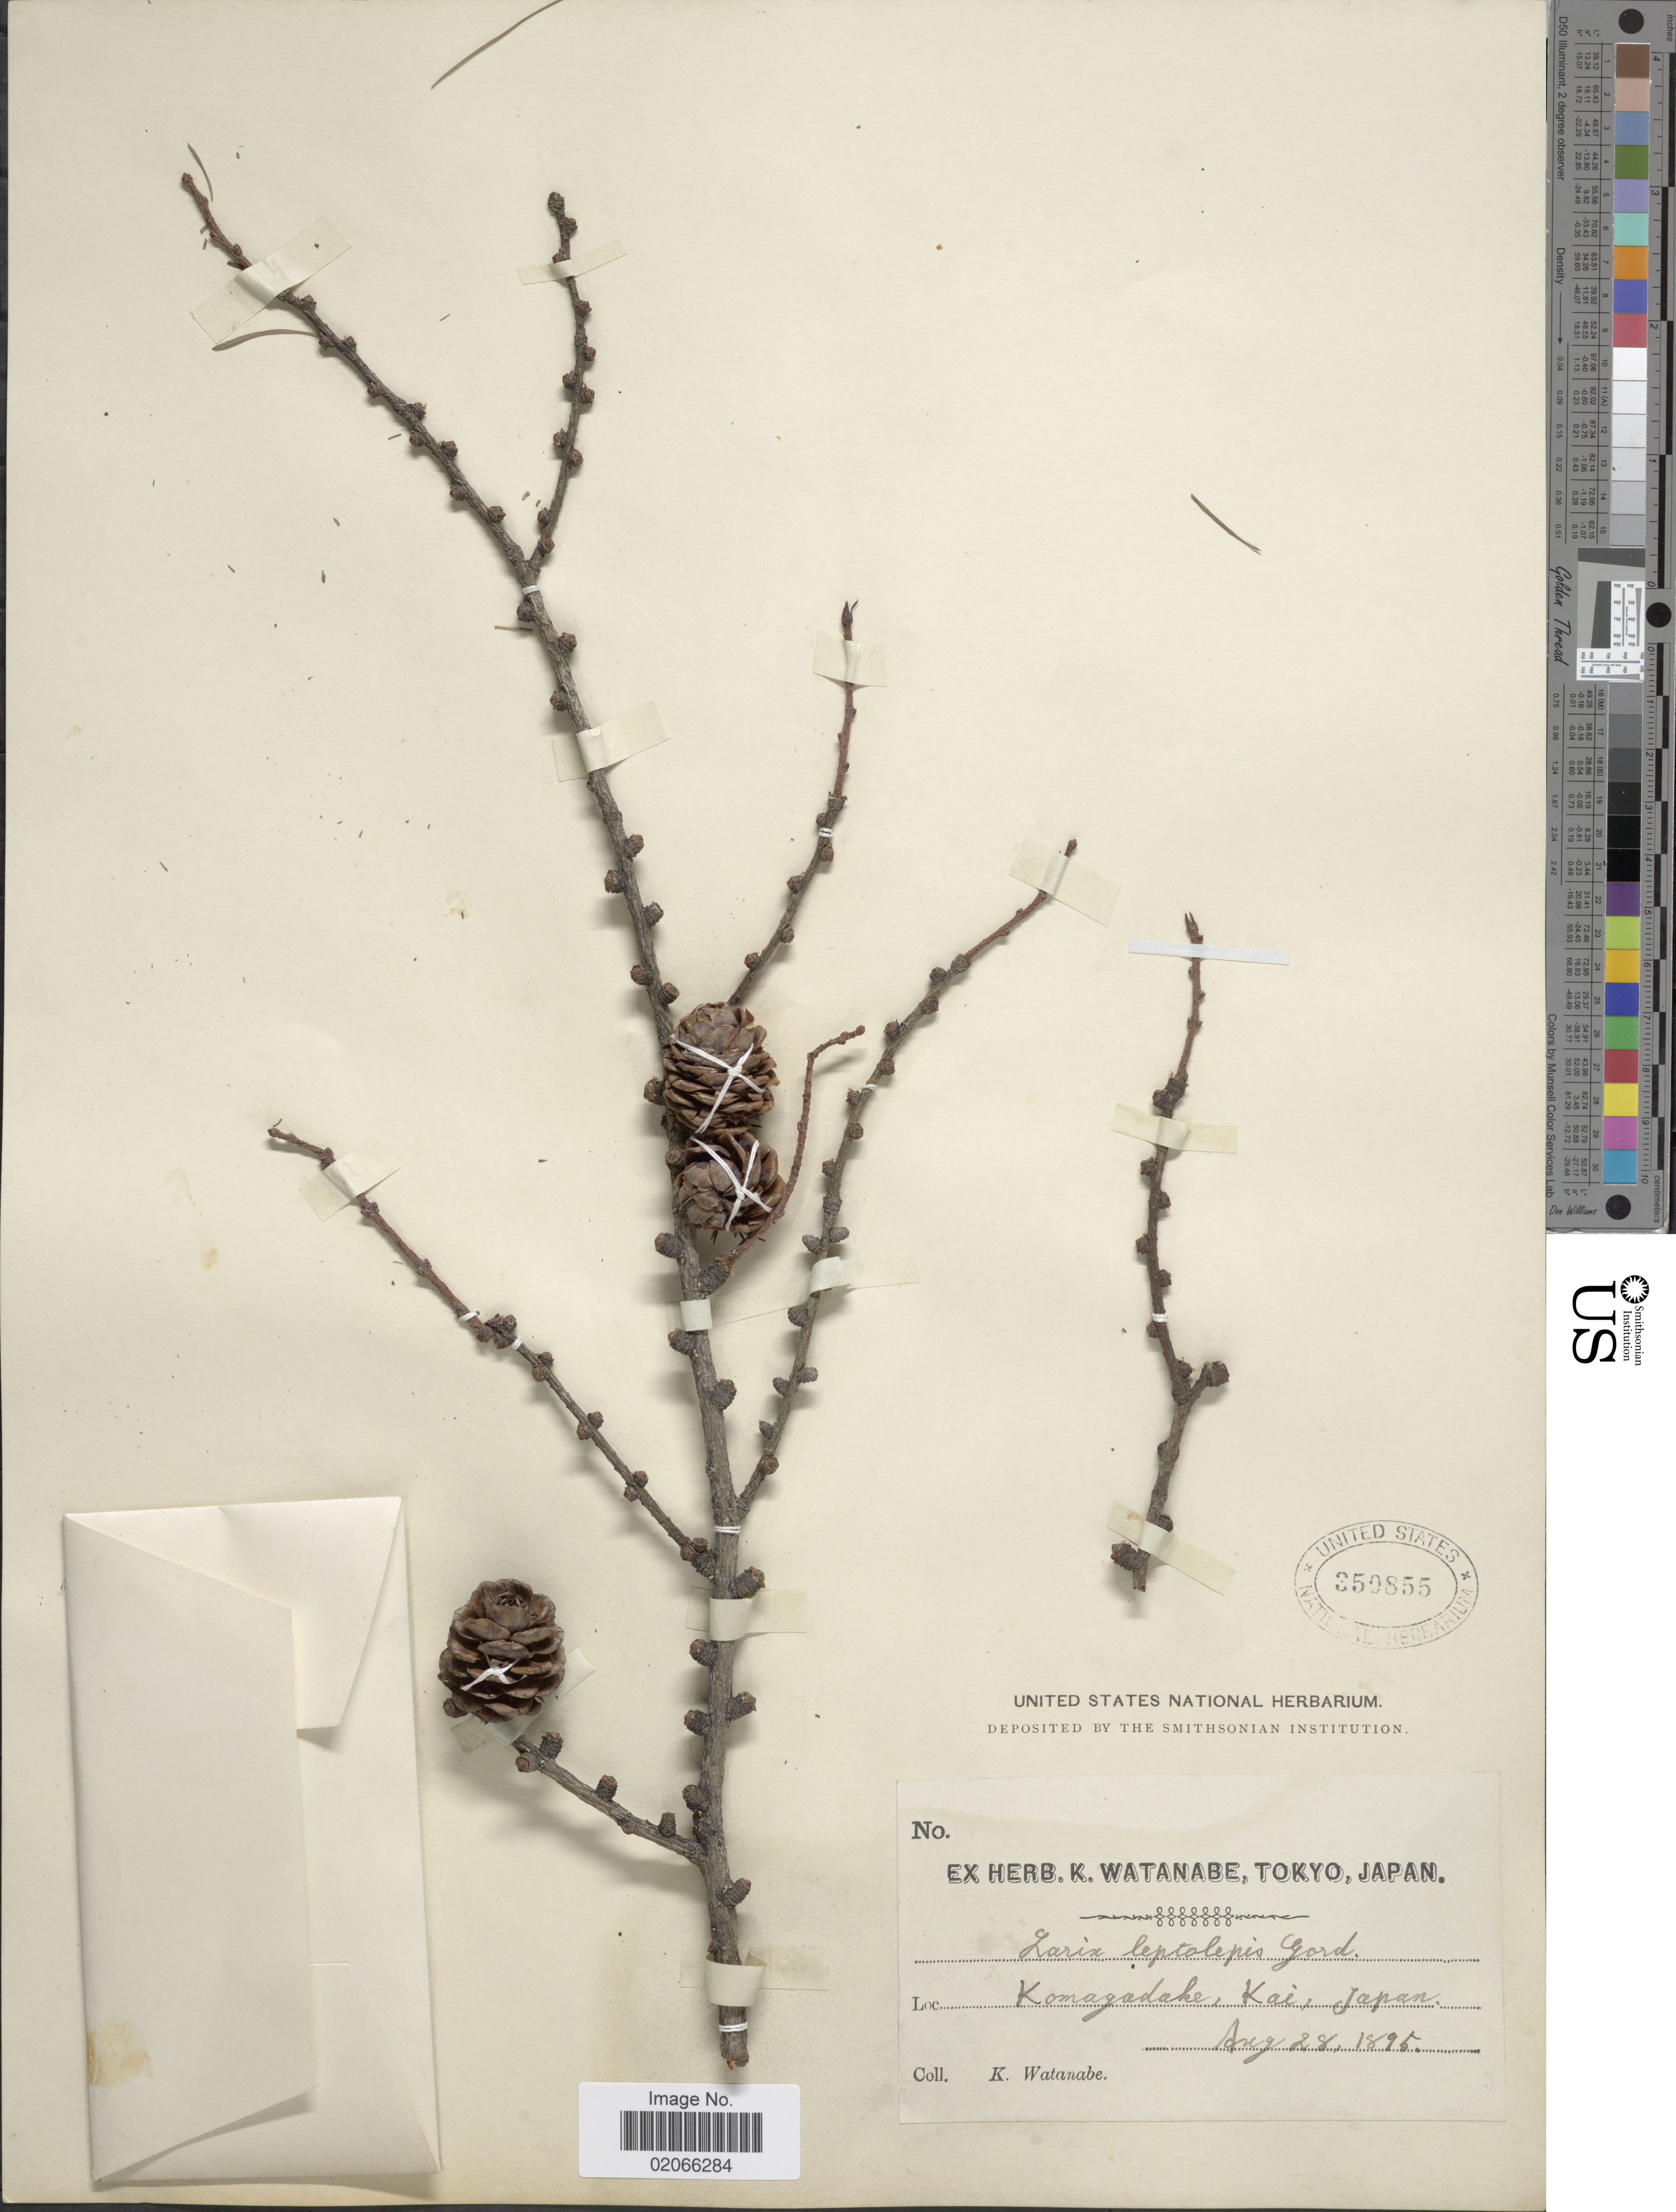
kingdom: Plantae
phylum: Tracheophyta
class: Pinopsida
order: Pinales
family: Pinaceae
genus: Larix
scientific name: Larix kaempferi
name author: (Lamb.) Carrière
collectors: K. Watanabe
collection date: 1895-08-28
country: Japan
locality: Komagadake, Kai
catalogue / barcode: US 359855